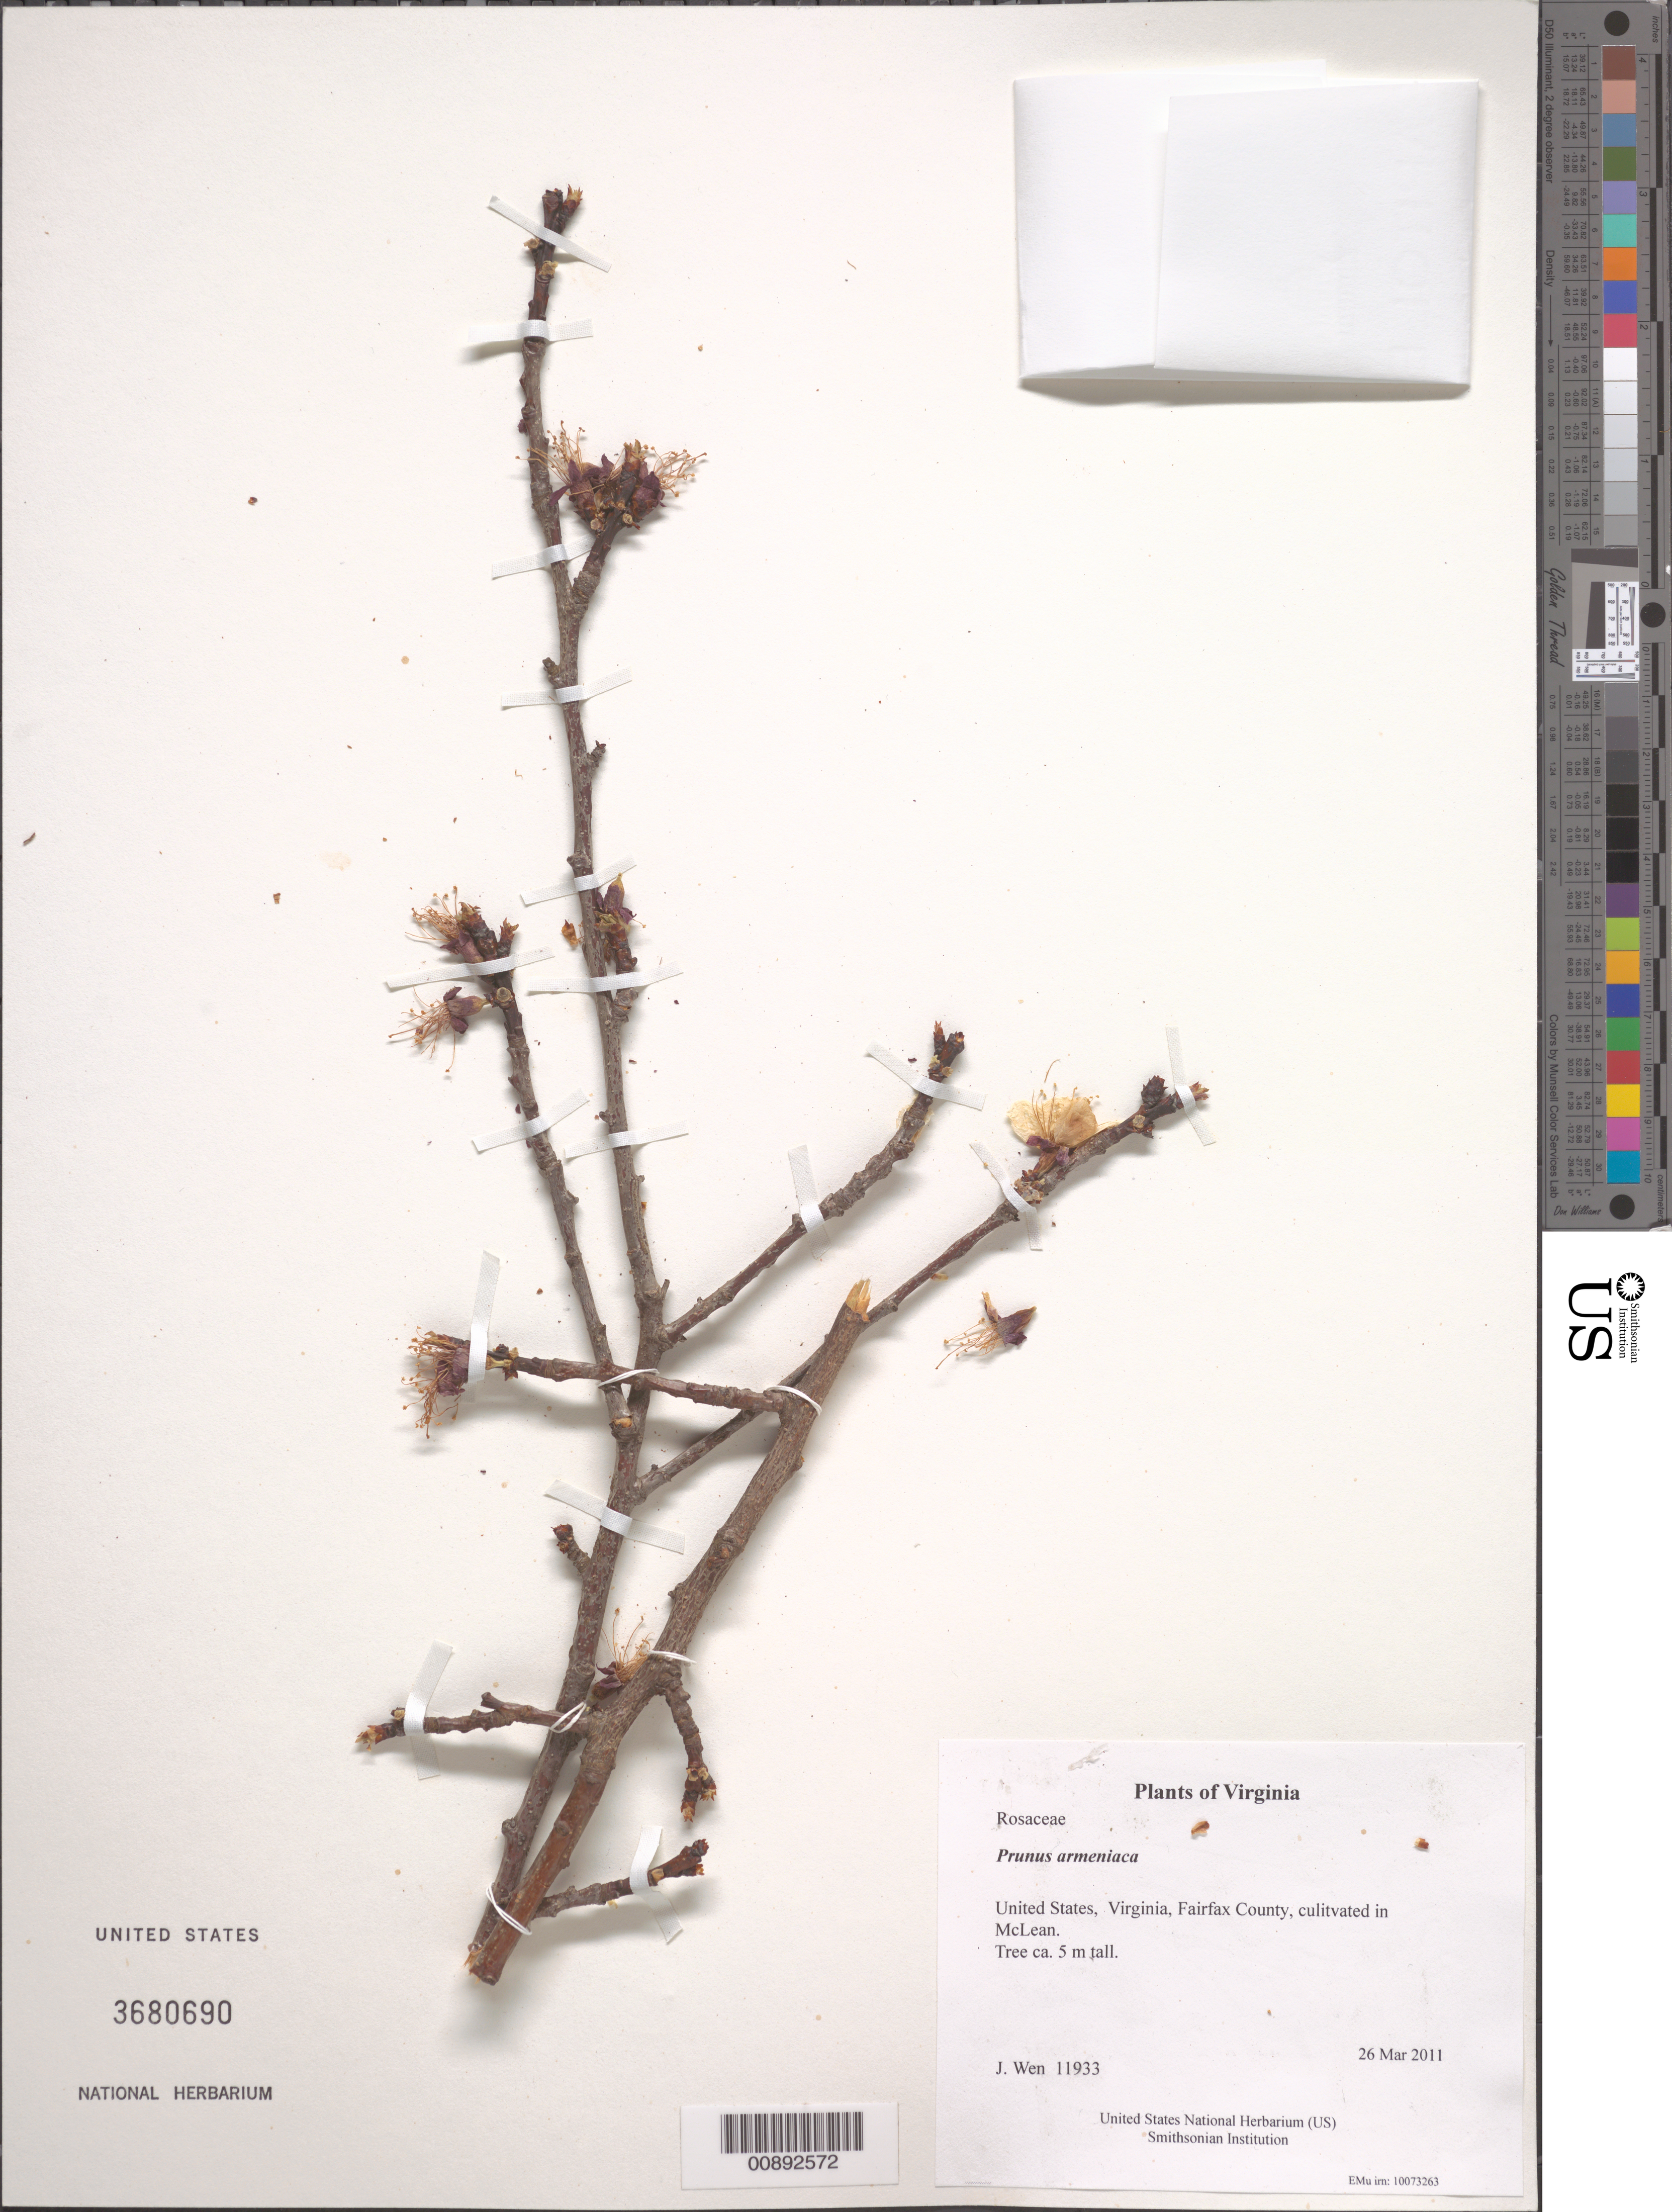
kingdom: Plantae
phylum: Tracheophyta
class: Magnoliopsida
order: Rosales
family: Rosaceae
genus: Prunus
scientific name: Prunus armeniaca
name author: L.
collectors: J. Wen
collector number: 11933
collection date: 2011-03-26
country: United States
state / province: Virginia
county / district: Fairfax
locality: Fairfax County, culitvated in McLean.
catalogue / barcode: US 3680690